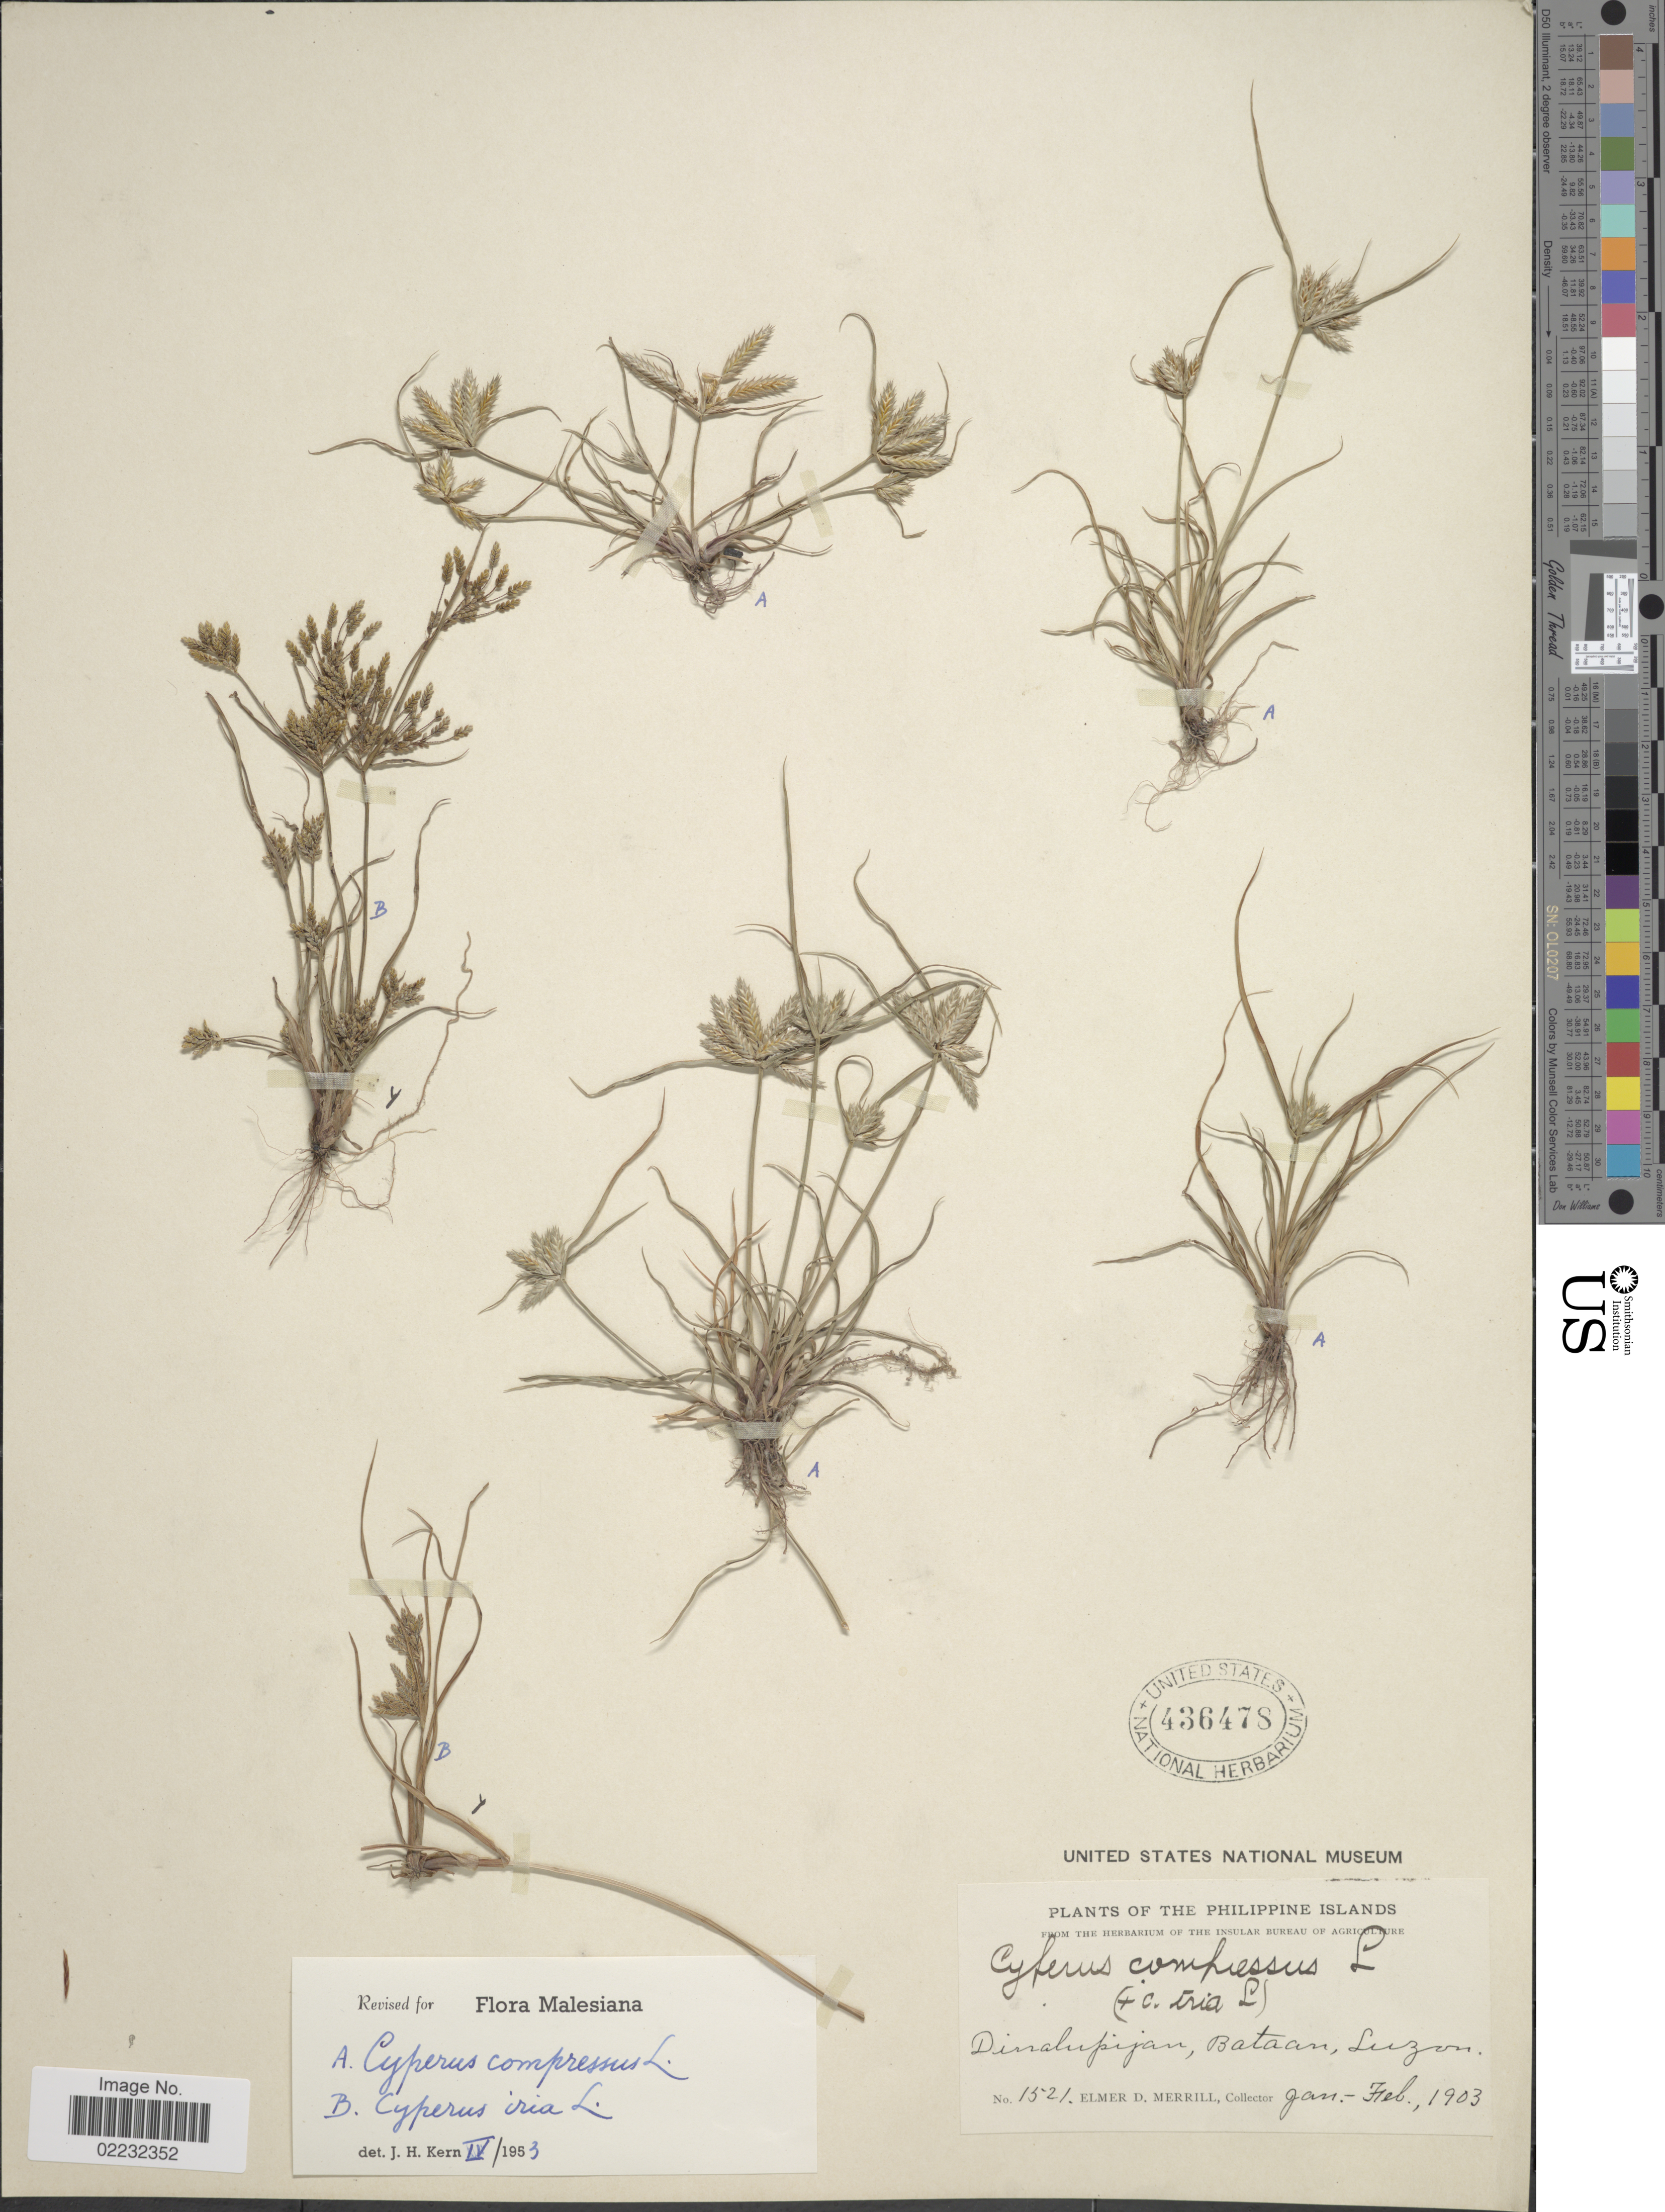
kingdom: Plantae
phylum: Tracheophyta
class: Liliopsida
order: Poales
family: Cyperaceae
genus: Cyperus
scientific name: Cyperus compressus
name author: L.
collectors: E. D. Merrill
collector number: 1521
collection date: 1903-01/1903-02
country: Philippines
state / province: Cagayan Valley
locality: Philippine Islands, Dinalupijan, Bataan, Luzon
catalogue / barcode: US 436478